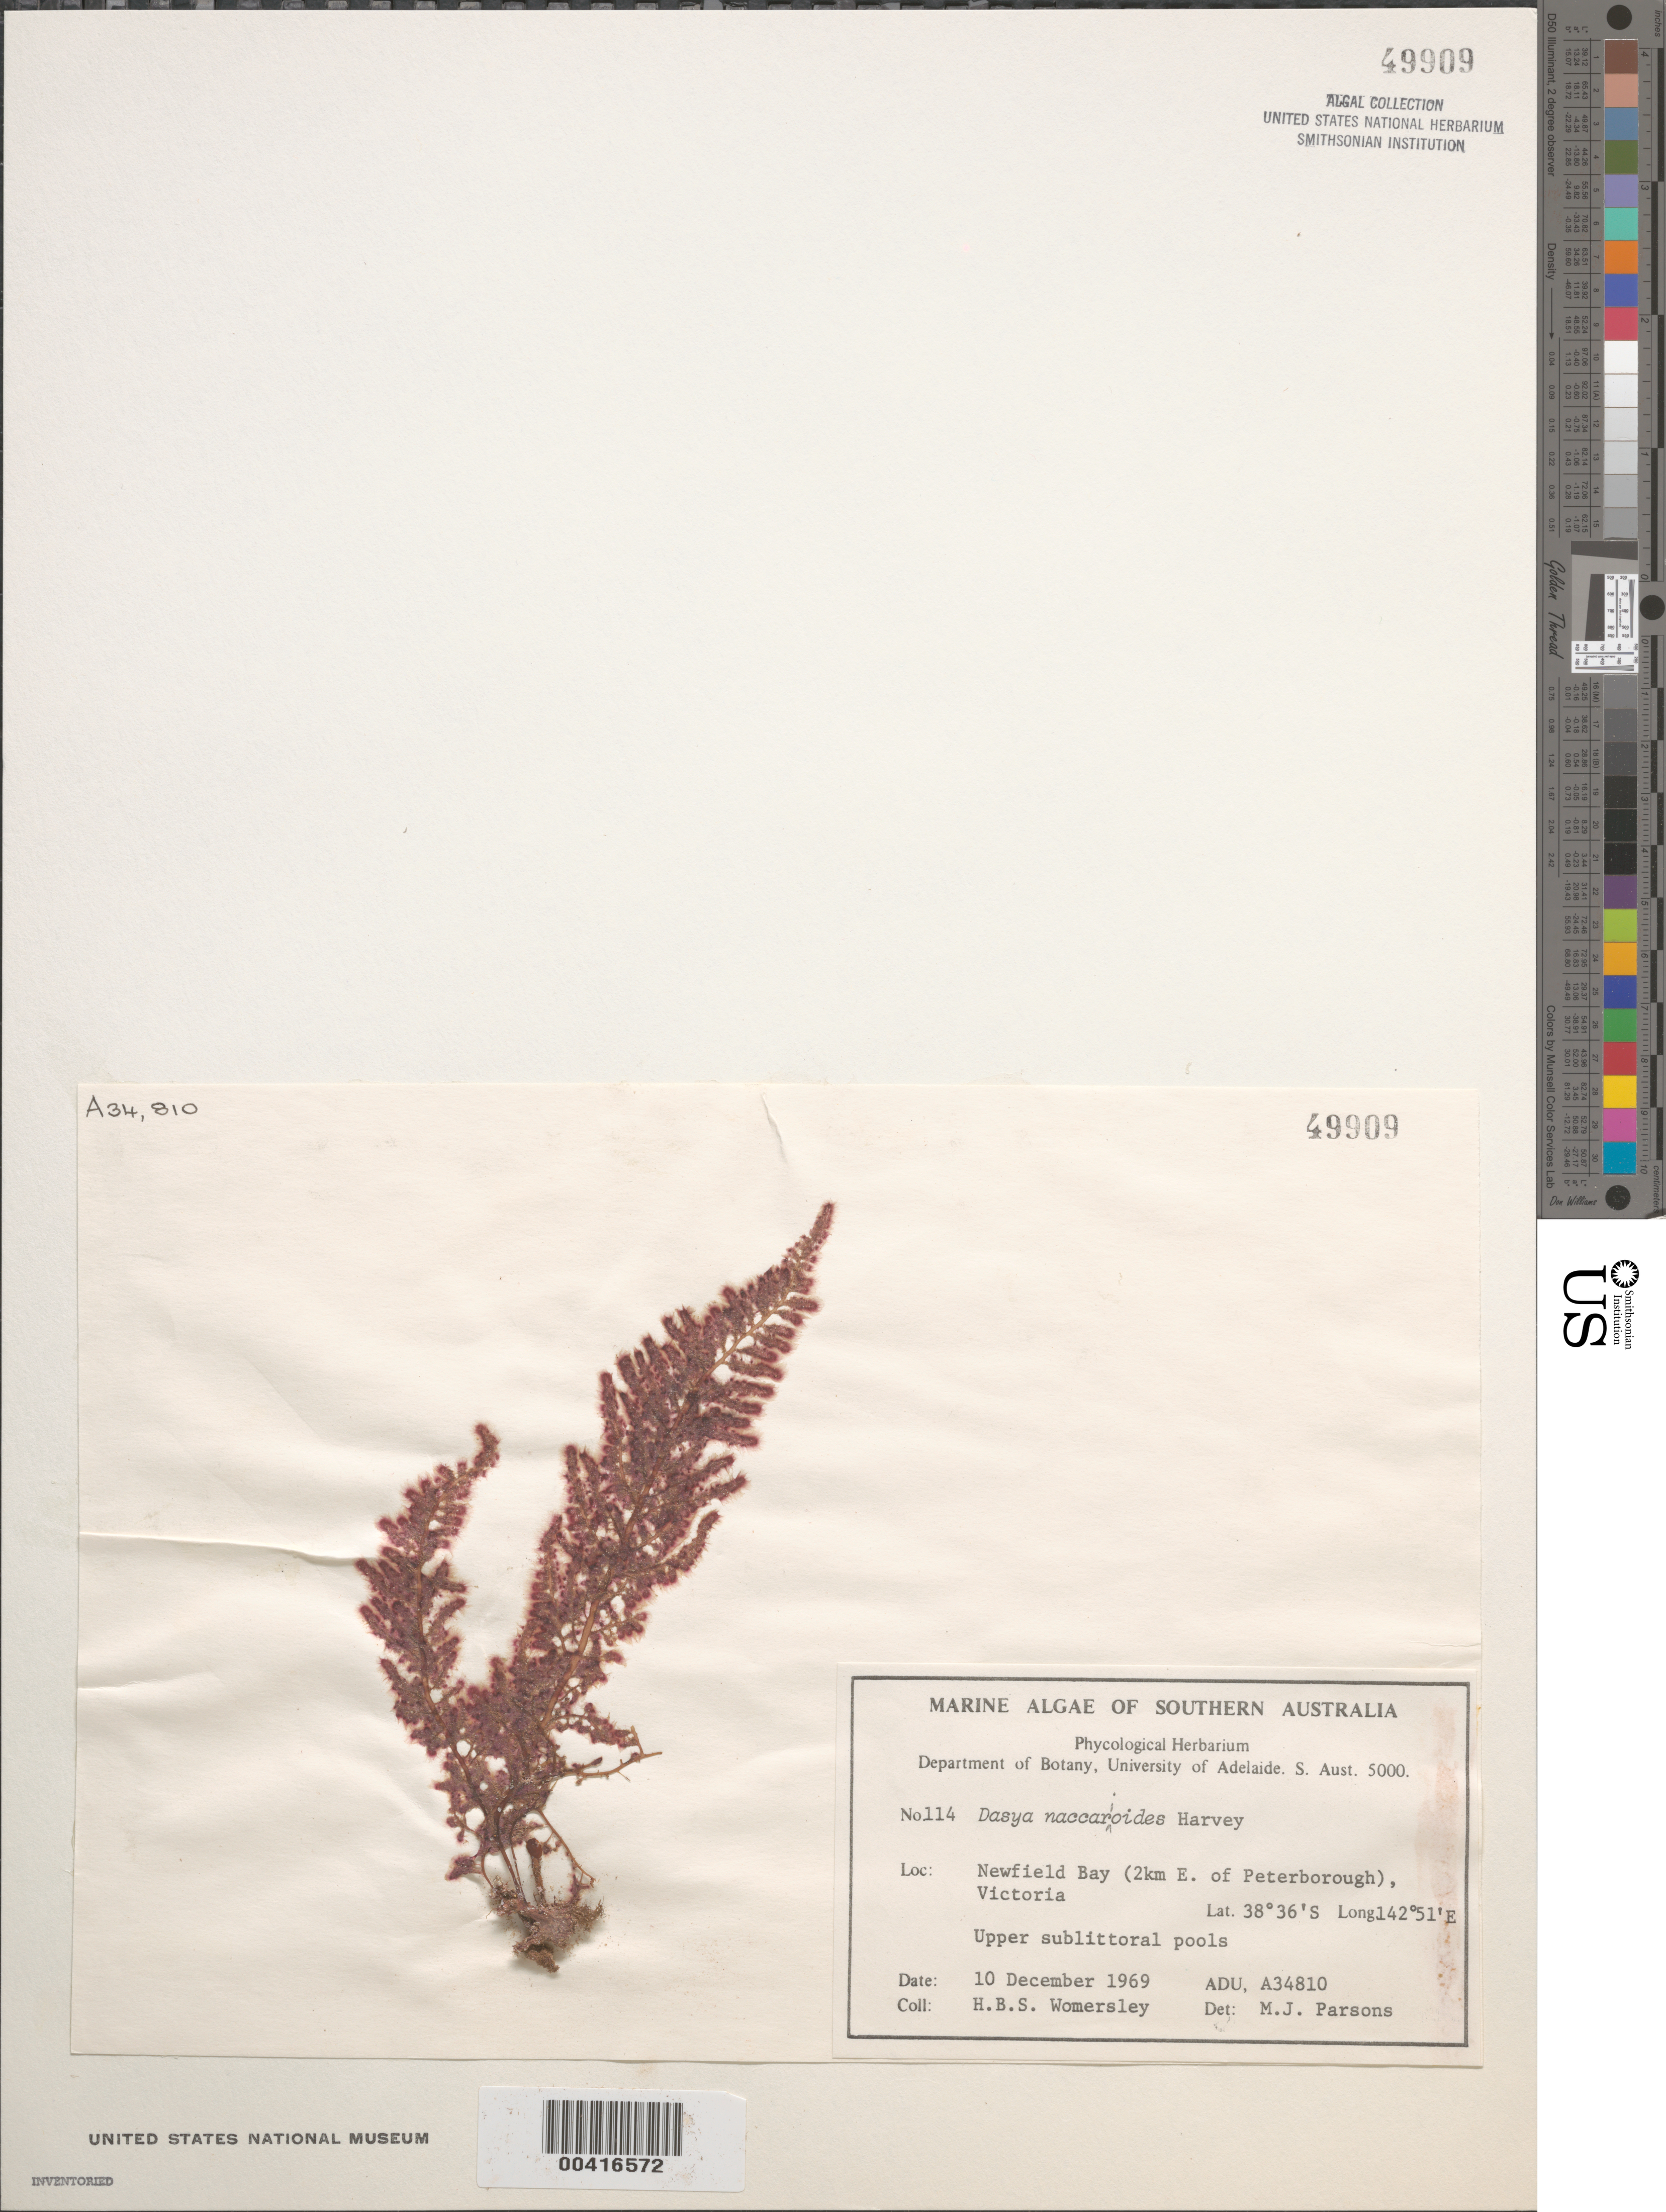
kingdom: Plantae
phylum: Rhodophyta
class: Florideophyceae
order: Ceramiales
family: Dasyaceae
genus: Dasysiphonia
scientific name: Dasysiphonia naccarioides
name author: (Harvey) M.M.Cassidy et al.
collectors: H. B. S. Womersley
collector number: ADU A34810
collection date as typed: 10 Dec 1969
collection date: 1969-12-10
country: Australia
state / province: Victoria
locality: Newfield bay, 2 km east of peterborough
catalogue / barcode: US 49909